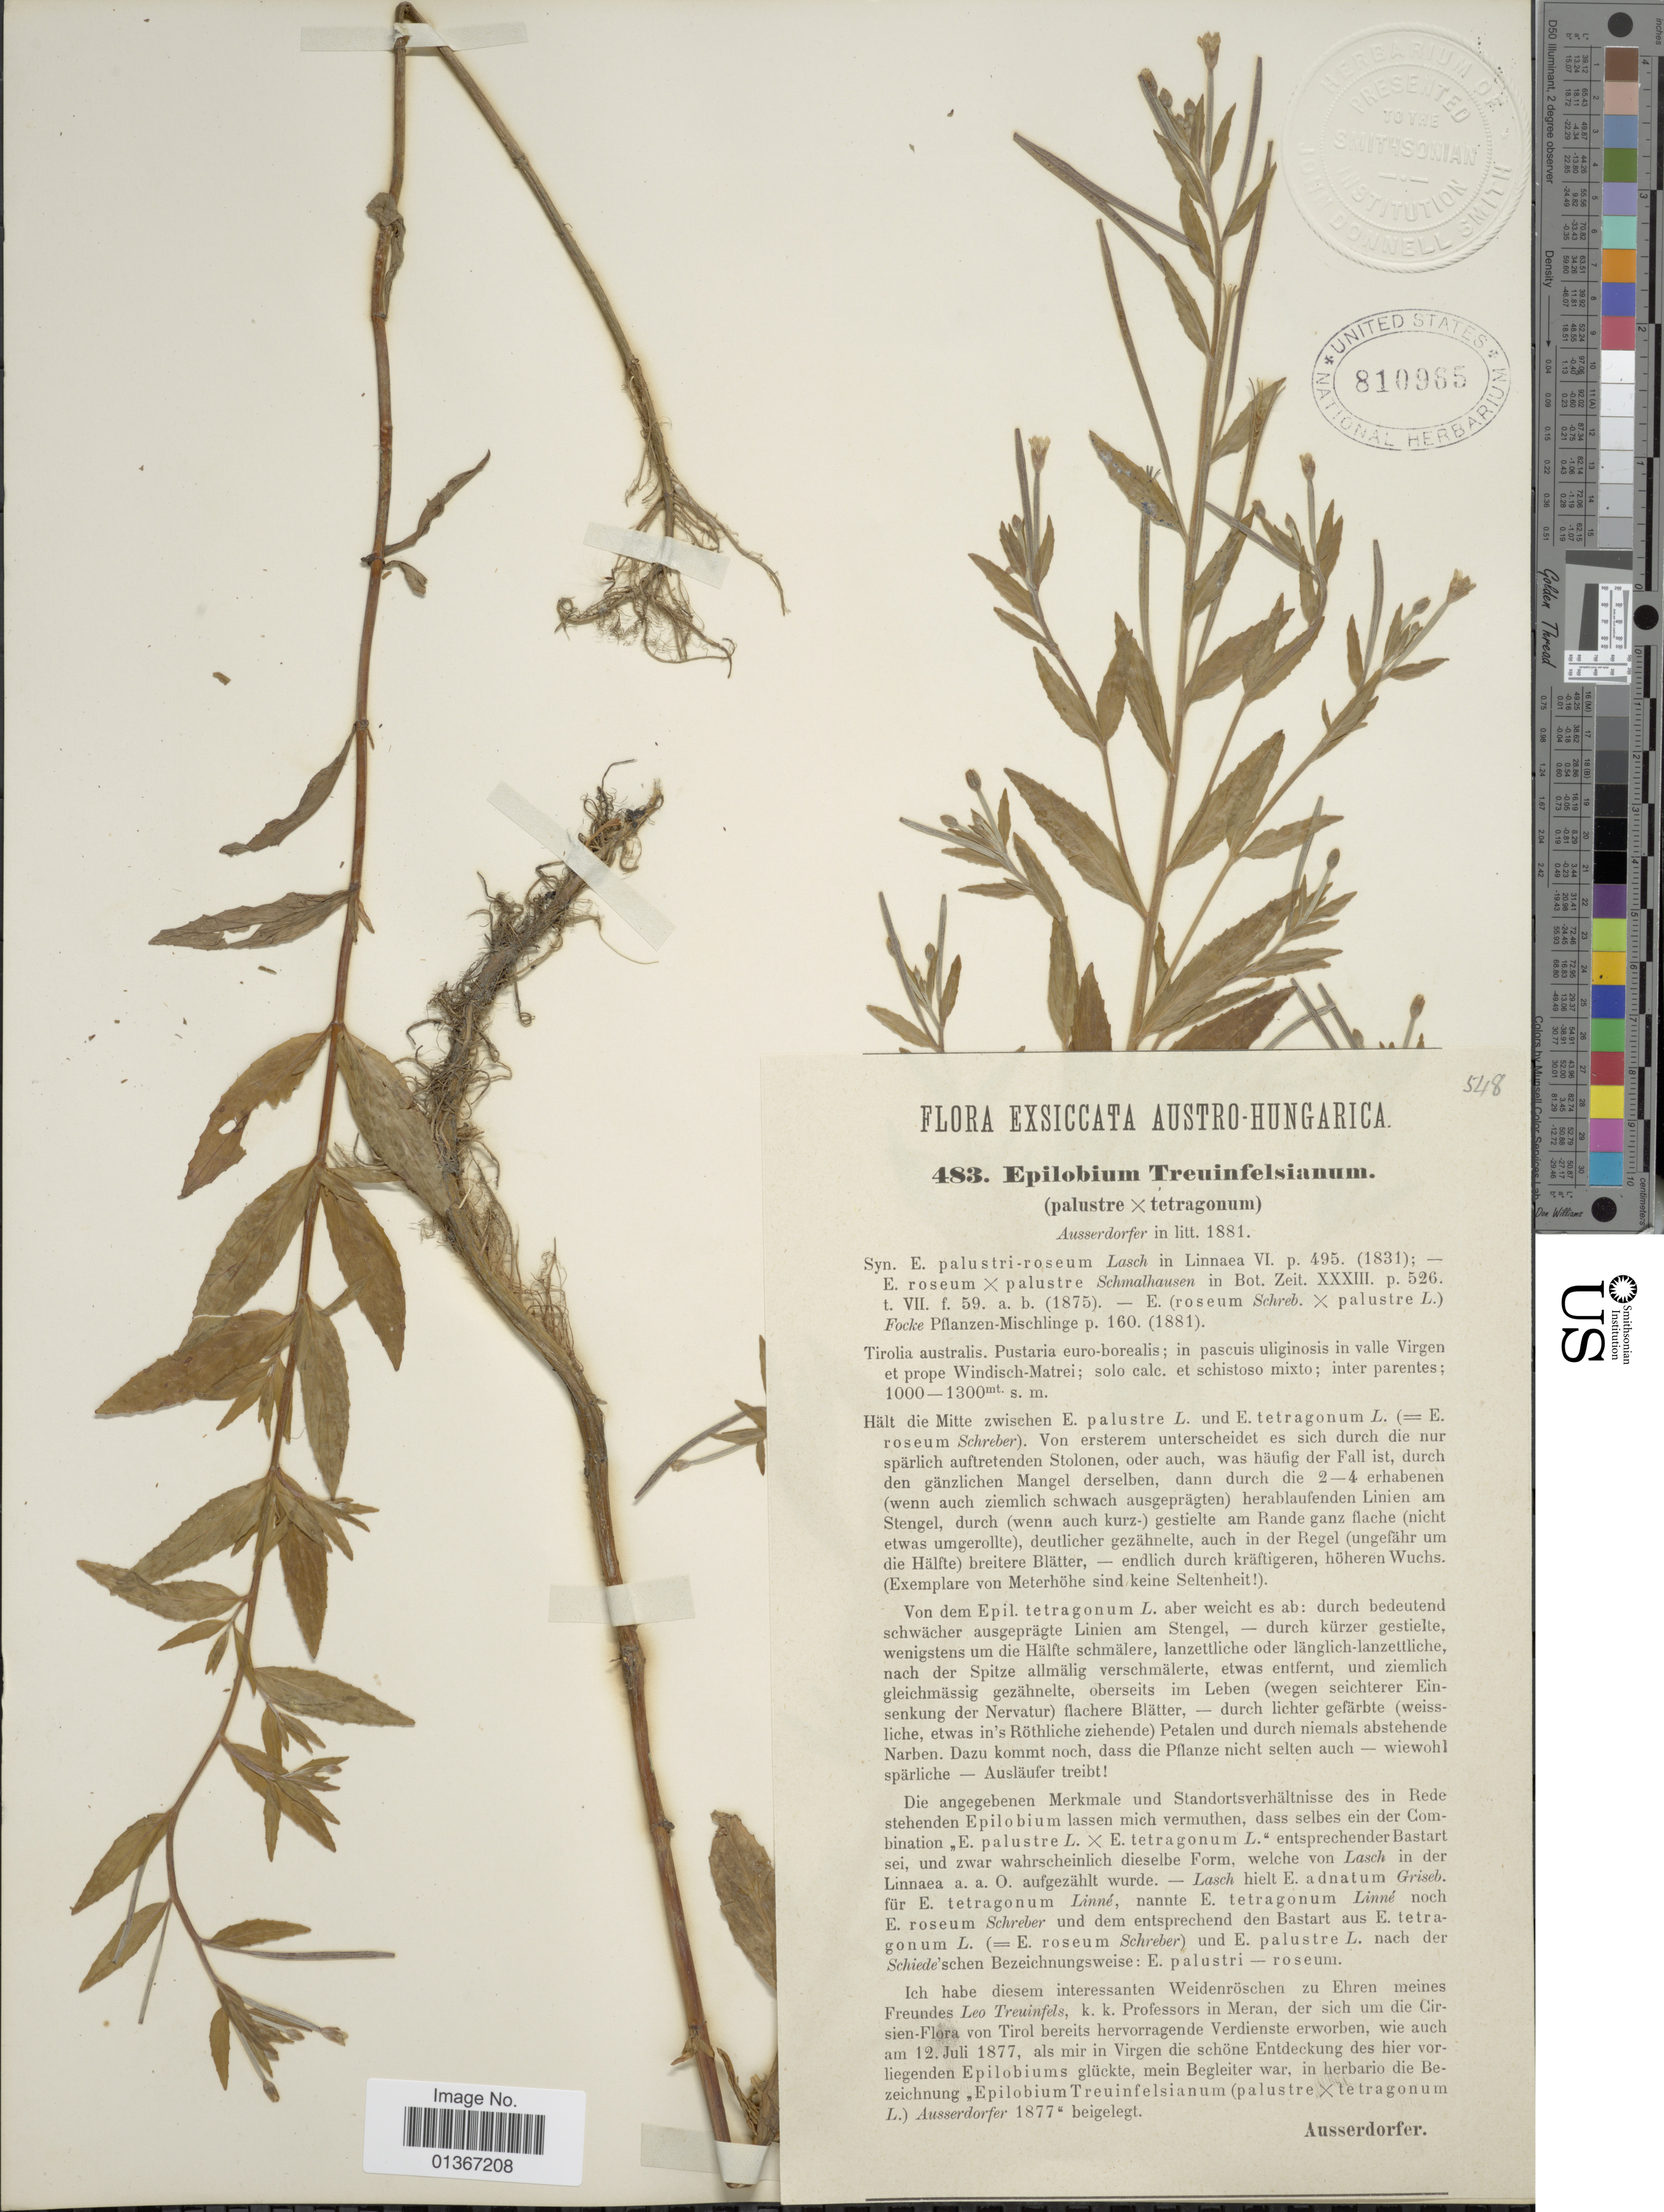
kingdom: Plantae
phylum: Tracheophyta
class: Magnoliopsida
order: Myrtales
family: Onagraceae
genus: Epilobium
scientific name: Epilobium tetragonum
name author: L.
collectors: A. Ausserdorfer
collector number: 483/548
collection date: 1877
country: Austria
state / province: Tirol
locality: Pustaria euro-borealis; in pascuis uliginosis in valle Virgen et prope Windisch-Matrei.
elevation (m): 1000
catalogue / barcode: US 810965